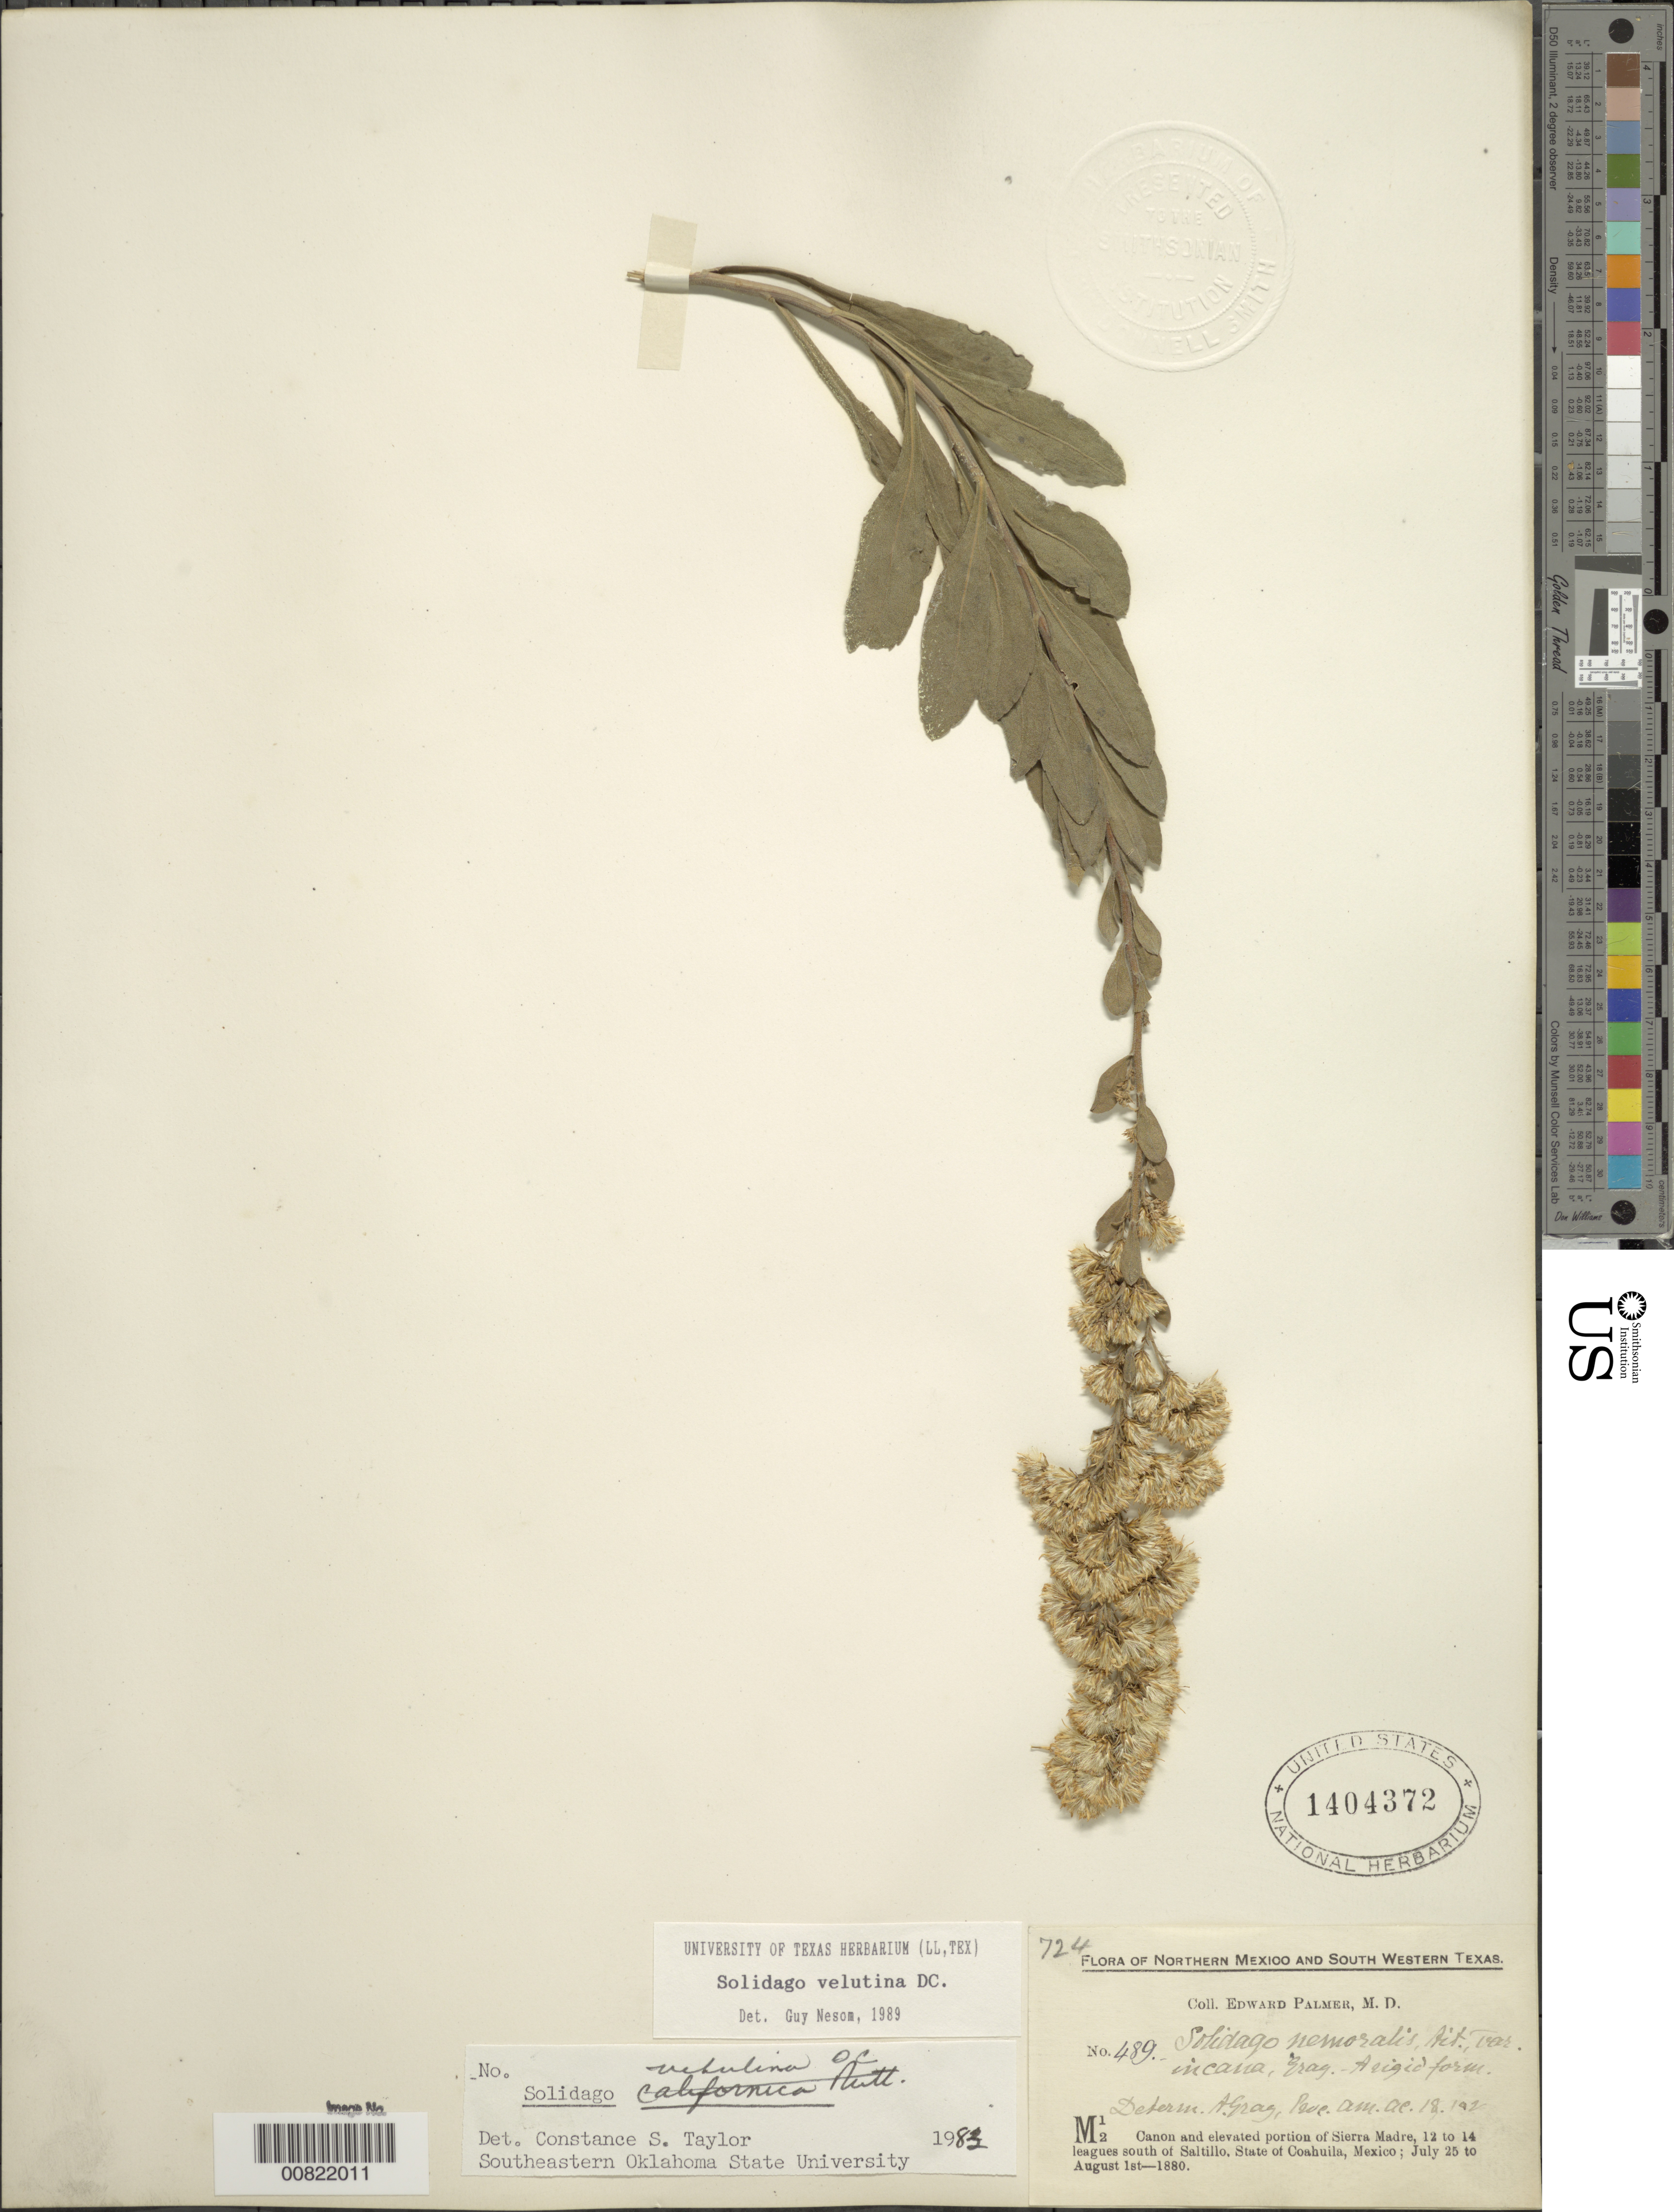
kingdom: Plantae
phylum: Tracheophyta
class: Magnoliopsida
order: Asterales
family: Asteraceae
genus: Solidago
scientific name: Solidago velutina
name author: DC.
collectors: E. Palmer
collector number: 489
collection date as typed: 25 Jul 1880 to 01 Aug 1880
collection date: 1880-07-25/1880-08-01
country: Mexico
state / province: Coahuila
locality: M12. Cañon and elevated portion of Sierra Madre, 12 to 14 leagues south of Saltillo, Coahuila.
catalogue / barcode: US 1404372